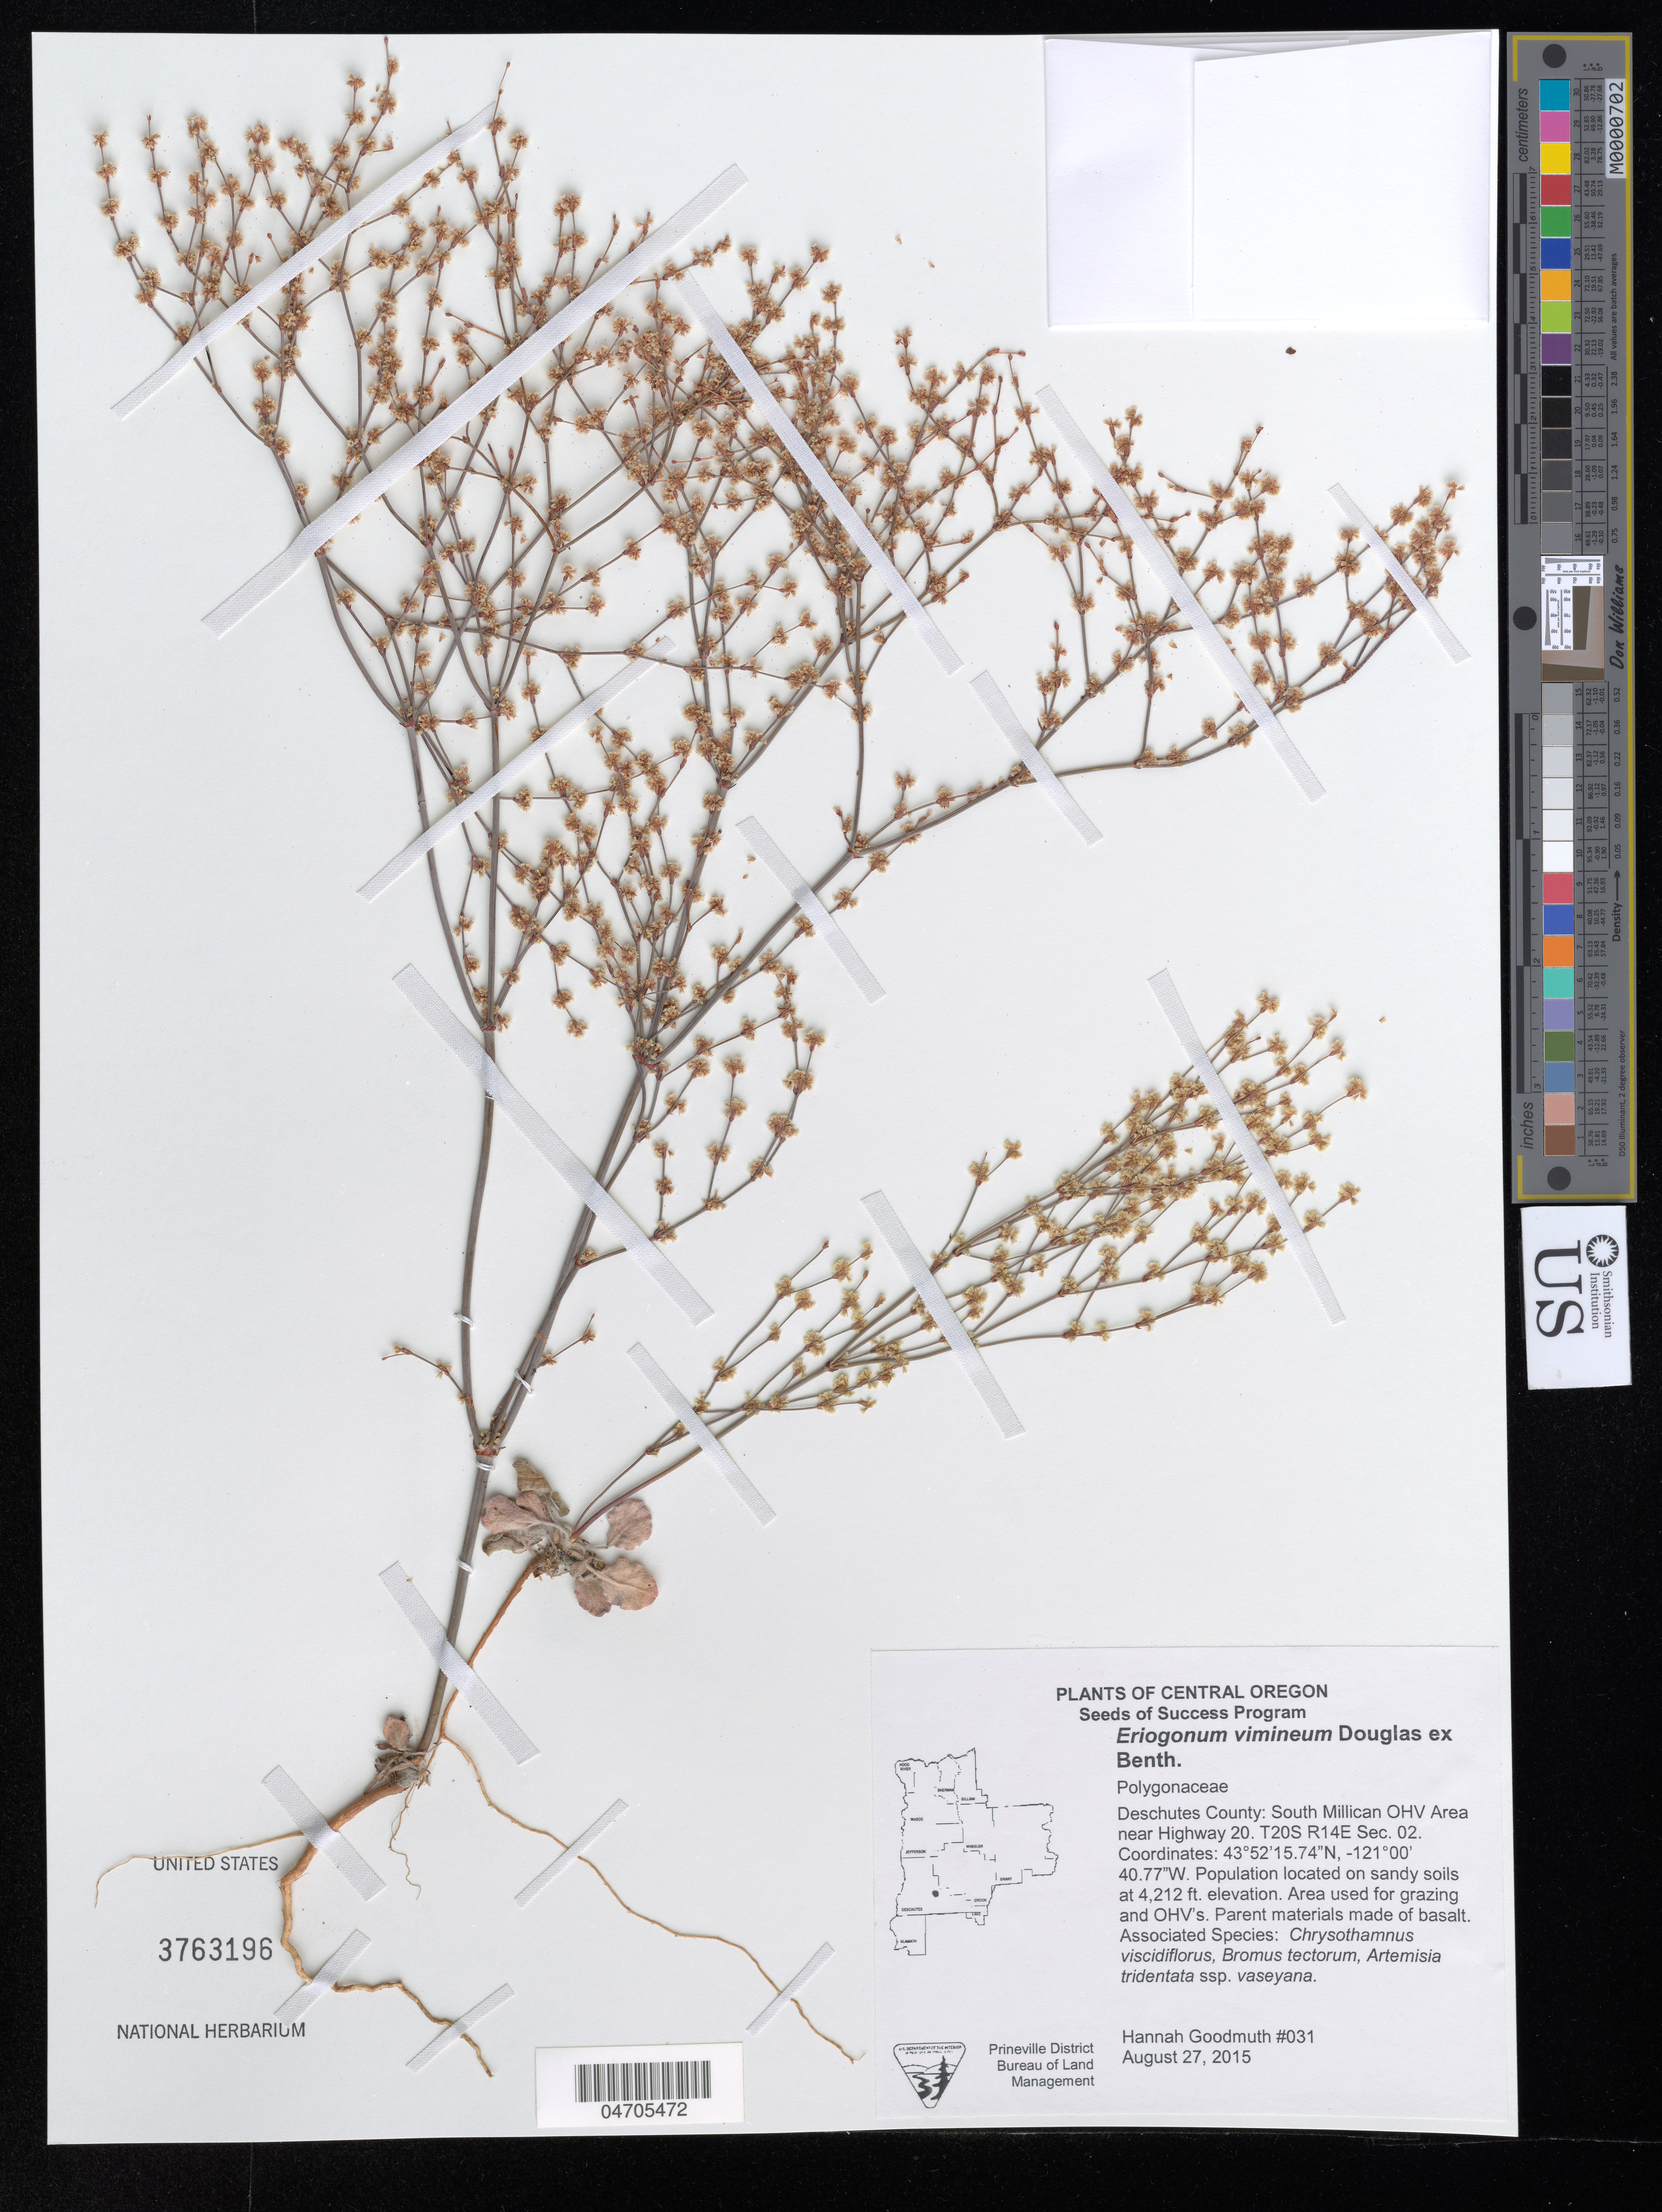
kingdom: Plantae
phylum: Tracheophyta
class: Magnoliopsida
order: Caryophyllales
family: Polygonaceae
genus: Eriogonum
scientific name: Eriogonum vimineum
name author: Douglas ex Benth.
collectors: H. Goodmuth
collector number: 031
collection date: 2015-08-27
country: United States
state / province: Oregon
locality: Central Oregon. Deschutes County: South Millican OHV Area near Highway 20. T20S R14E Sec. 02.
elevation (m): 1284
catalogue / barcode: US 3763196